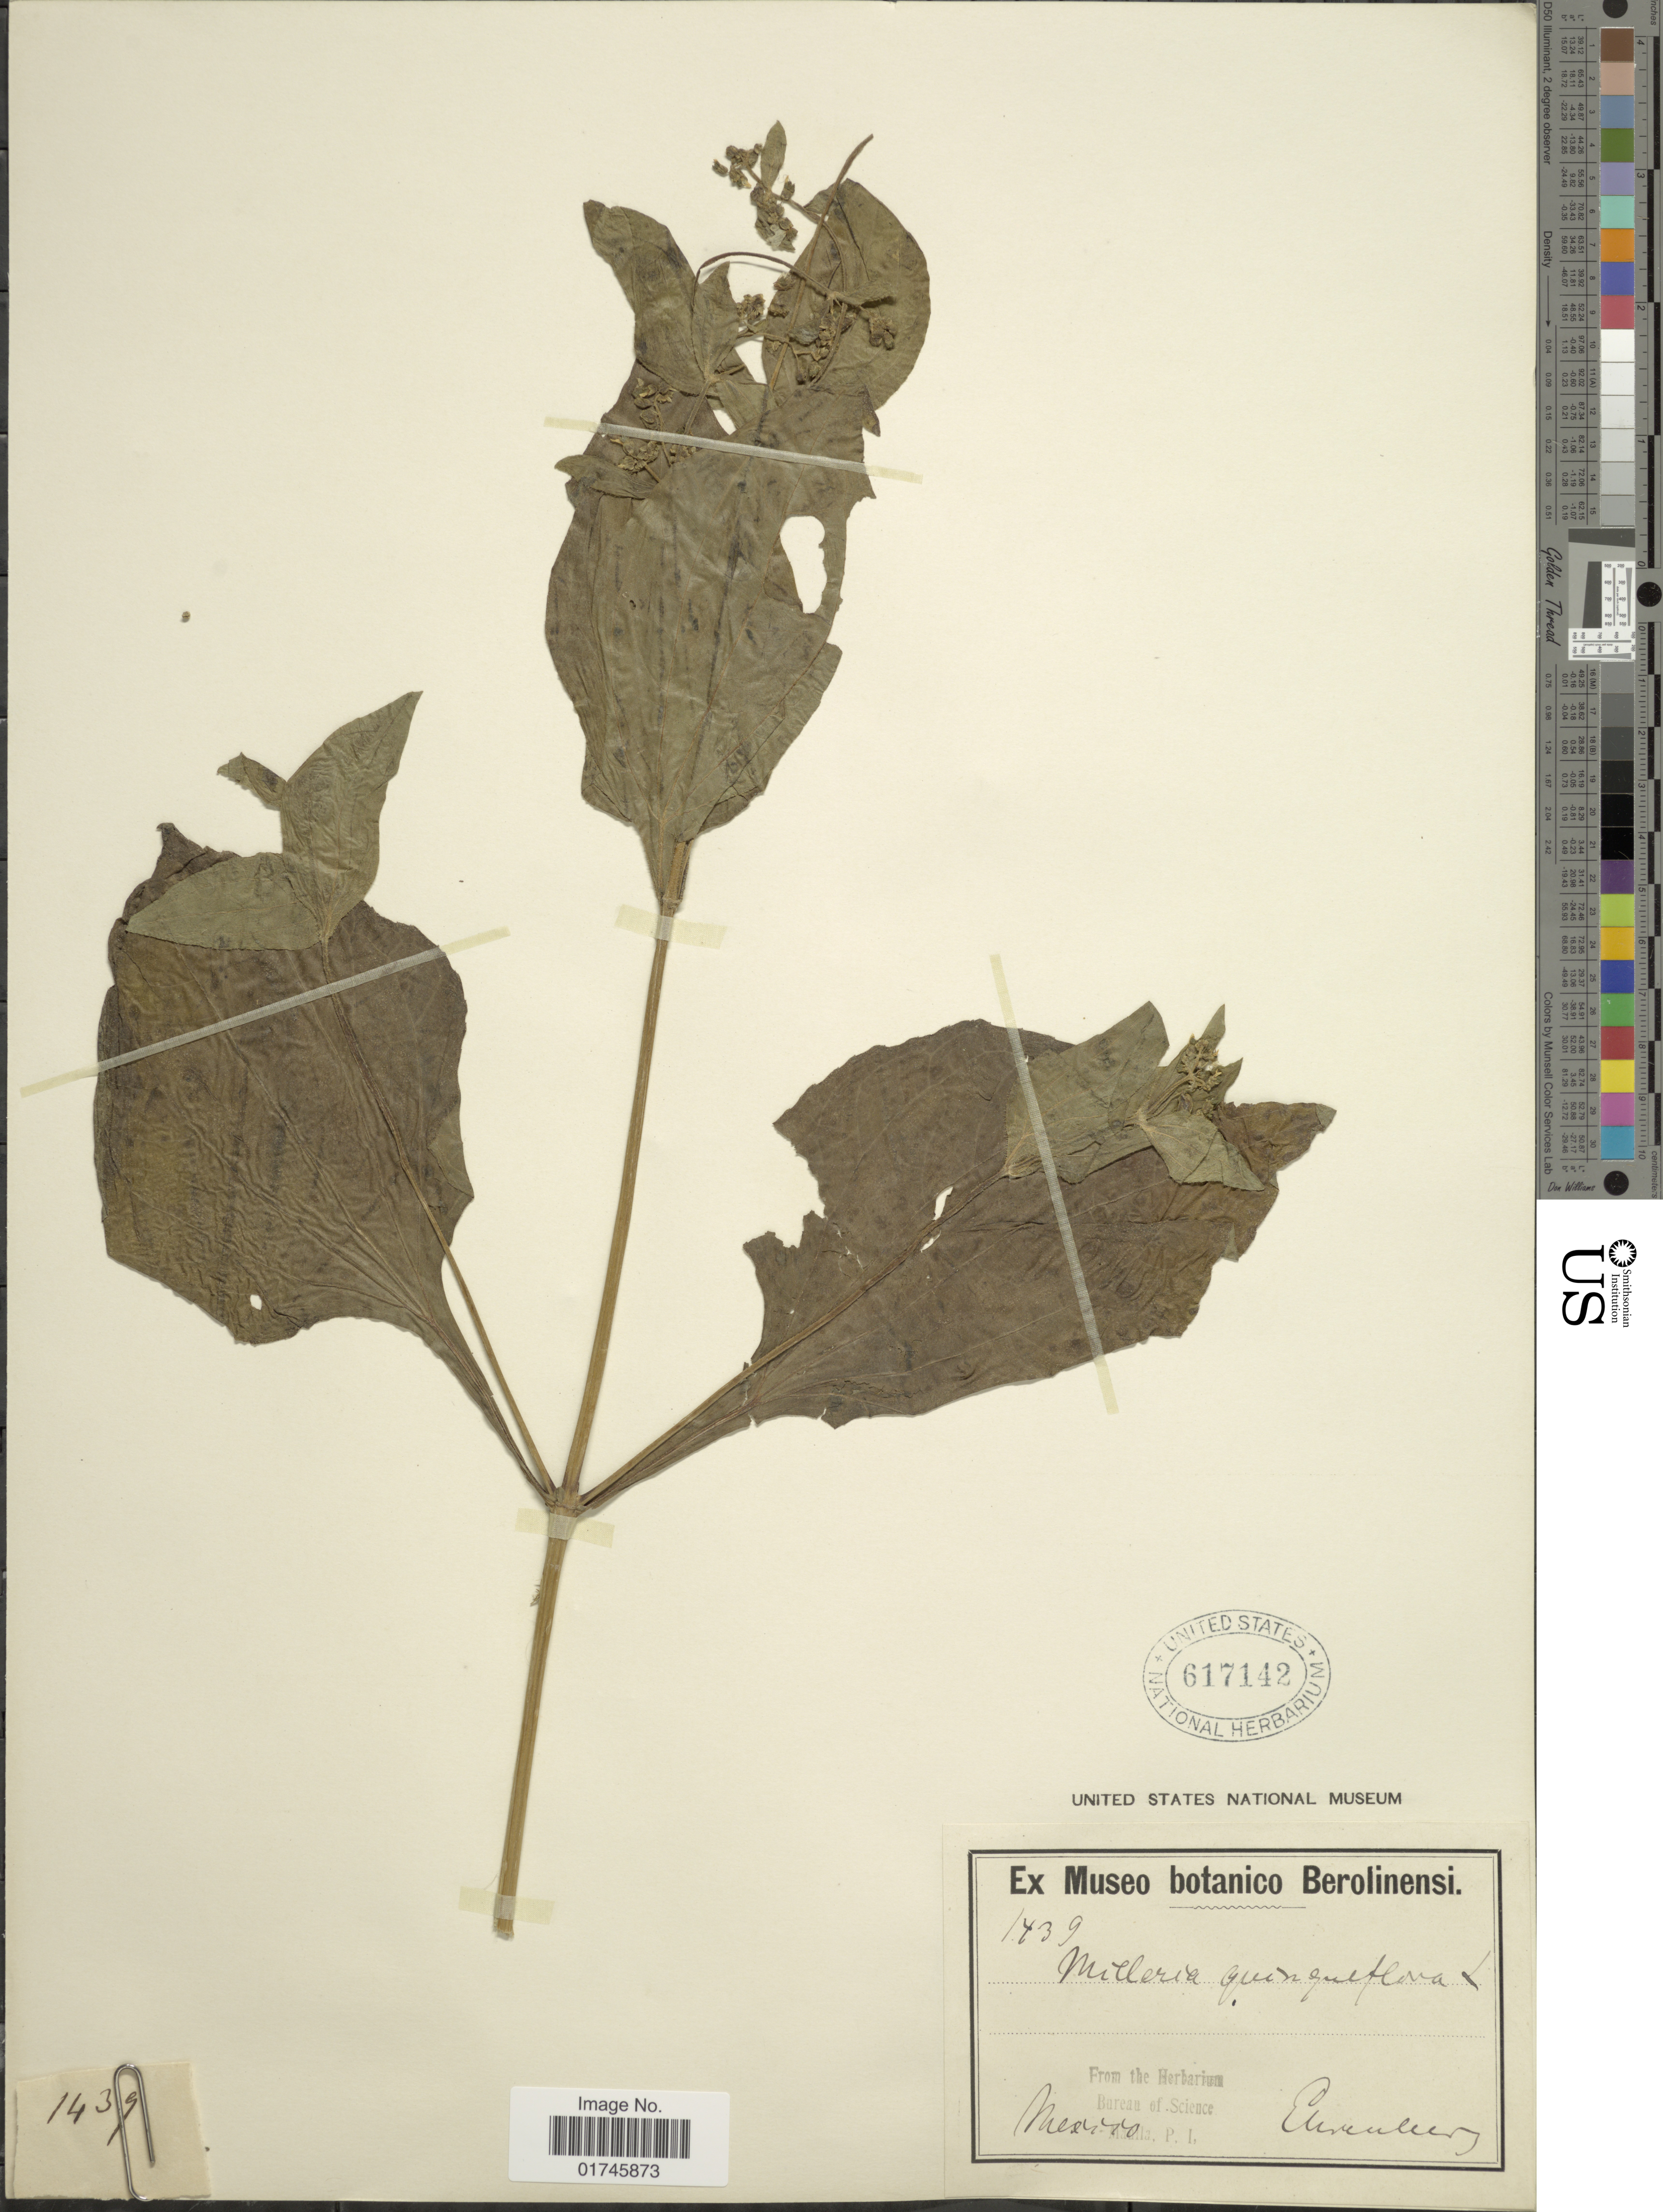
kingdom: Plantae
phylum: Tracheophyta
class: Magnoliopsida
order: Asterales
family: Asteraceae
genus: Milleria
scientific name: Milleria quinqueflora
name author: L.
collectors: -. Ehrenberg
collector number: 1439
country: Mexico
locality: Mexico.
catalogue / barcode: US 617142